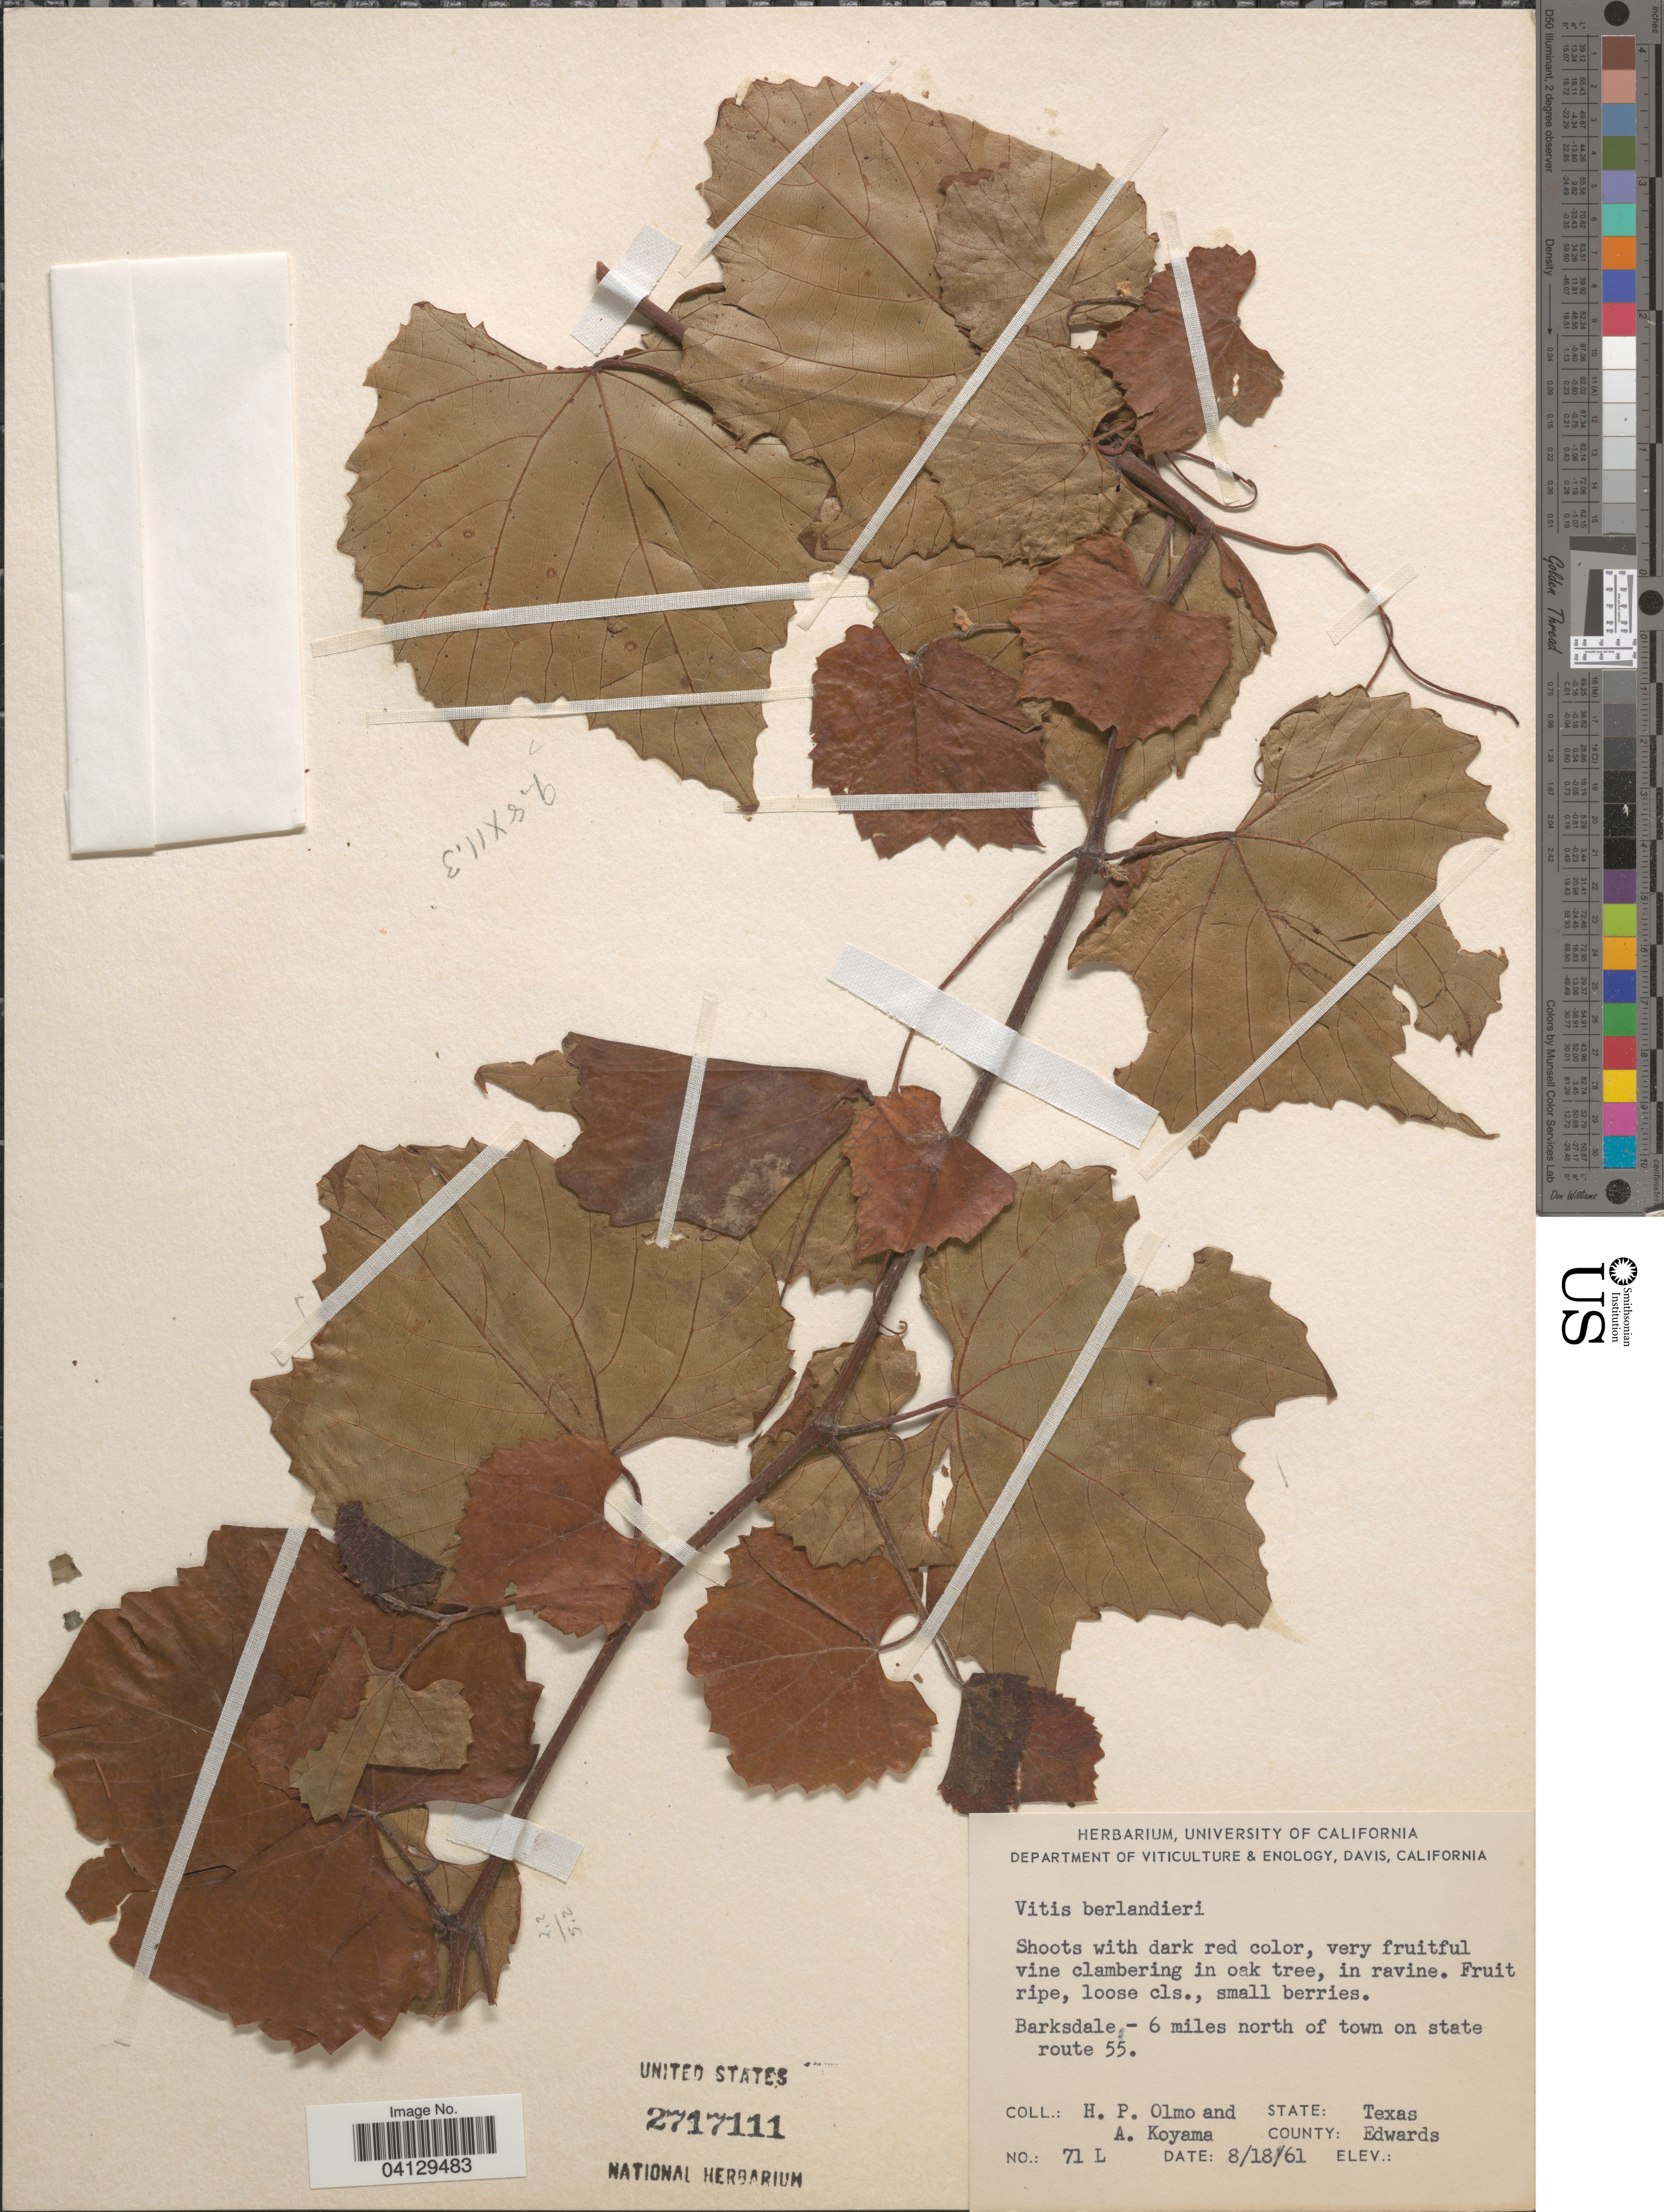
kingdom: Plantae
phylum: Tracheophyta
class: Magnoliopsida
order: Vitales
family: Vitaceae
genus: Vitis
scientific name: Vitis berlandieri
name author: Planch.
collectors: H. Olmo & A. Koyama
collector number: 71L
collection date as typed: Transcribed d/m/y: 18/8/61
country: United States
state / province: Texas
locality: Barksdale - 6 miles north of town on state route 55. County: Edwards.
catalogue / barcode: US 2717111